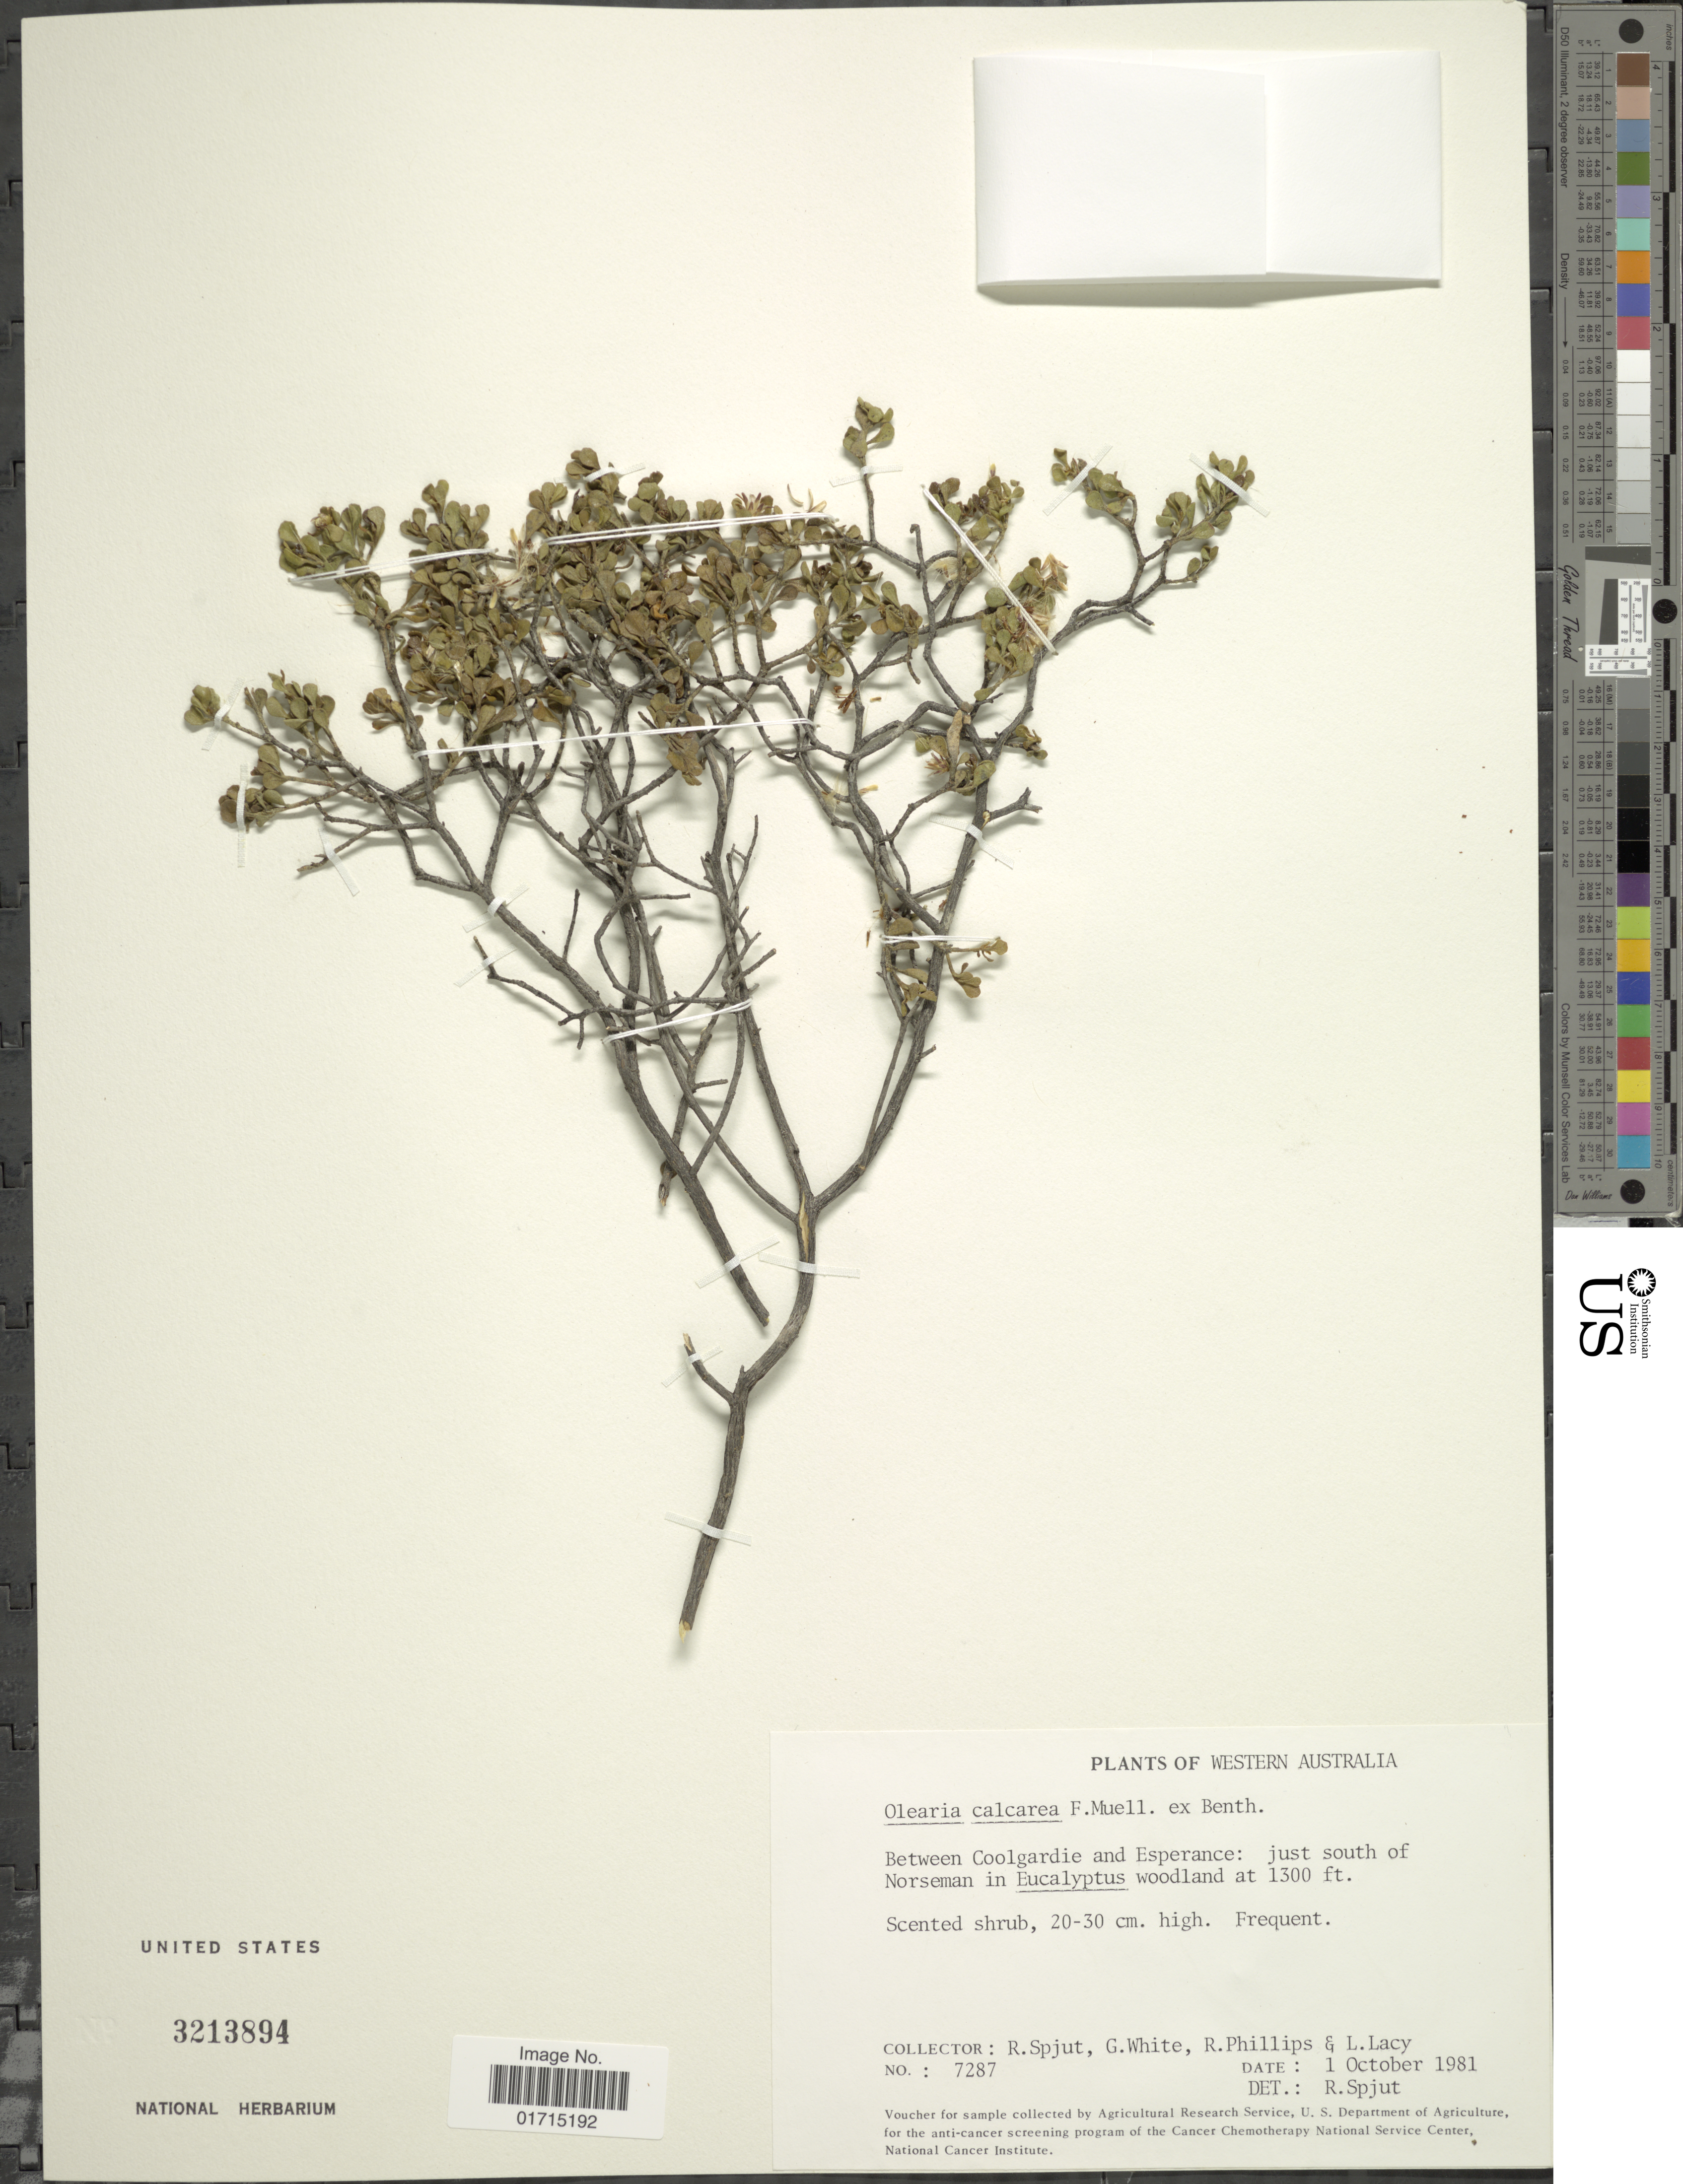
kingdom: Plantae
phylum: Tracheophyta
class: Magnoliopsida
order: Asterales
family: Asteraceae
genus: Olearia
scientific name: Olearia calcarea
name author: F. Muell. ex Benth.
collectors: R. Spjut, G. White, R. Phillips & L. Lacy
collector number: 70287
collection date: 1981-10-01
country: Australia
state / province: Western Australia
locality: Between Coolgardie and Esperance: just south of Norseman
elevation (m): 396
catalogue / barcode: US 3213894